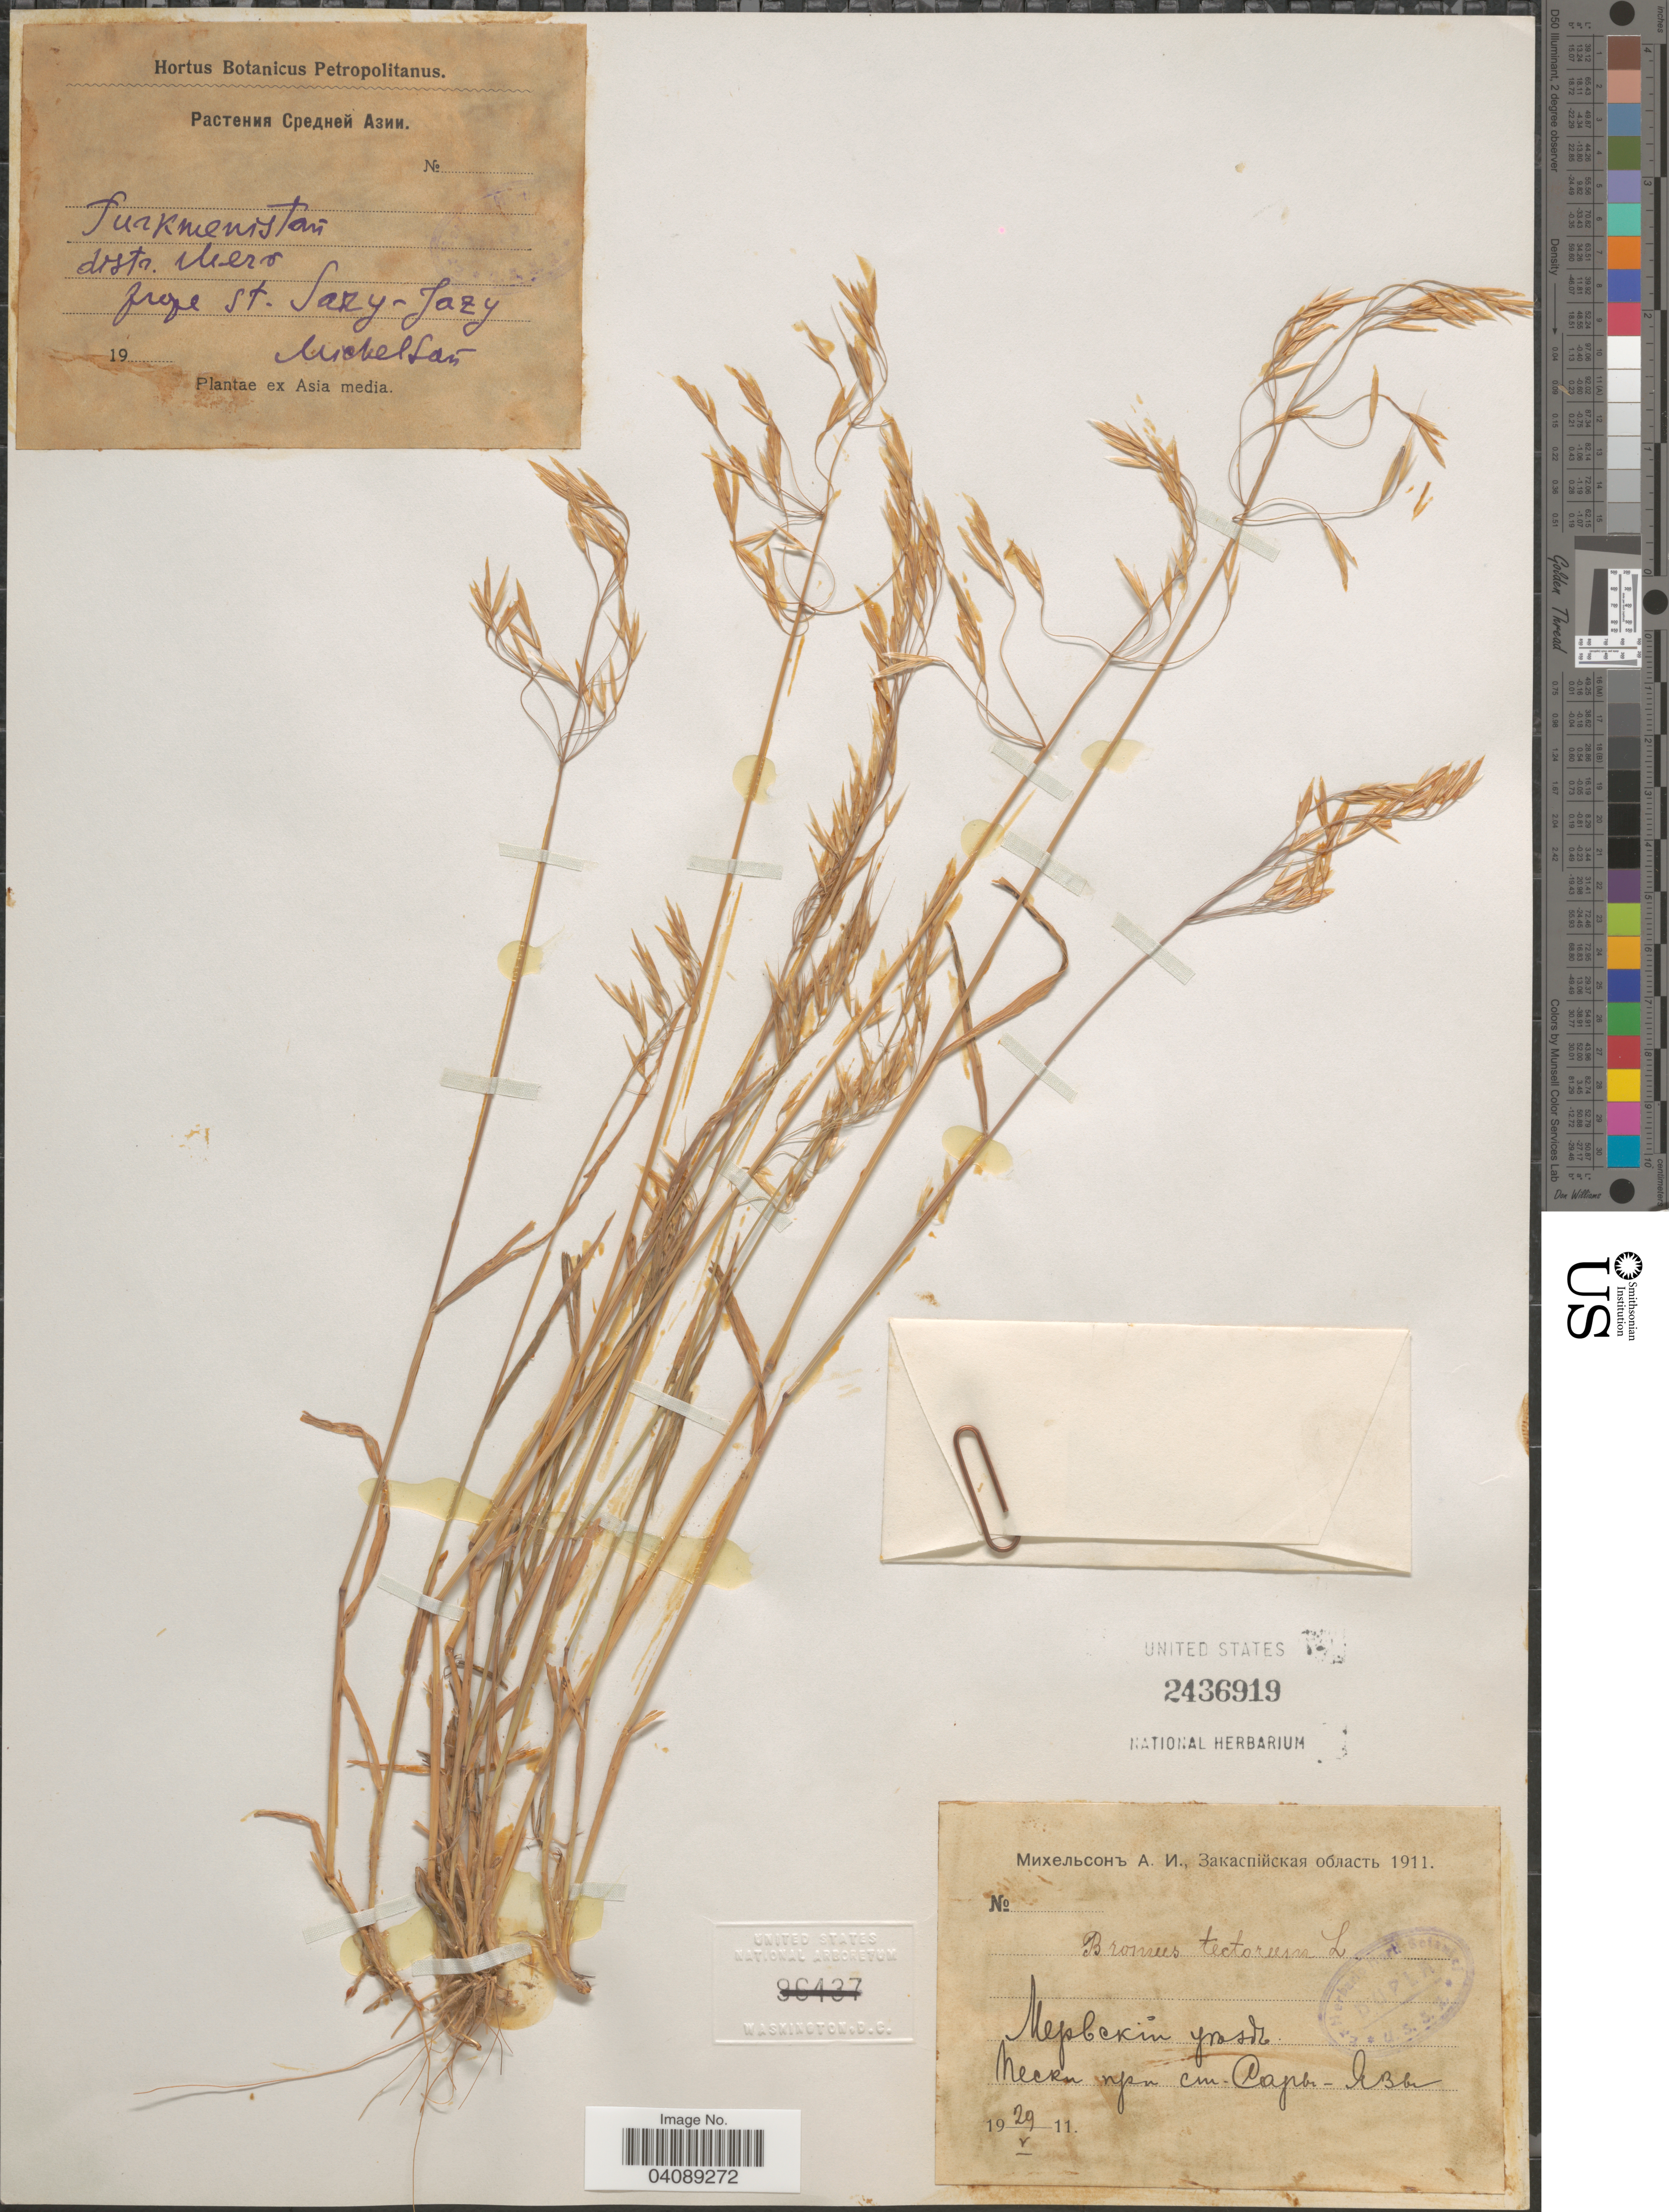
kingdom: Plantae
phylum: Tracheophyta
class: Liliopsida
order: Poales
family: Poaceae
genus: Bromus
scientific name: Bromus tectorum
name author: L.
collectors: A. Mikhelson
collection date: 1911-05-29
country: Turkmenistan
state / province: Mary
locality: Sand near station Sary-Yazy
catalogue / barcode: US 2436919